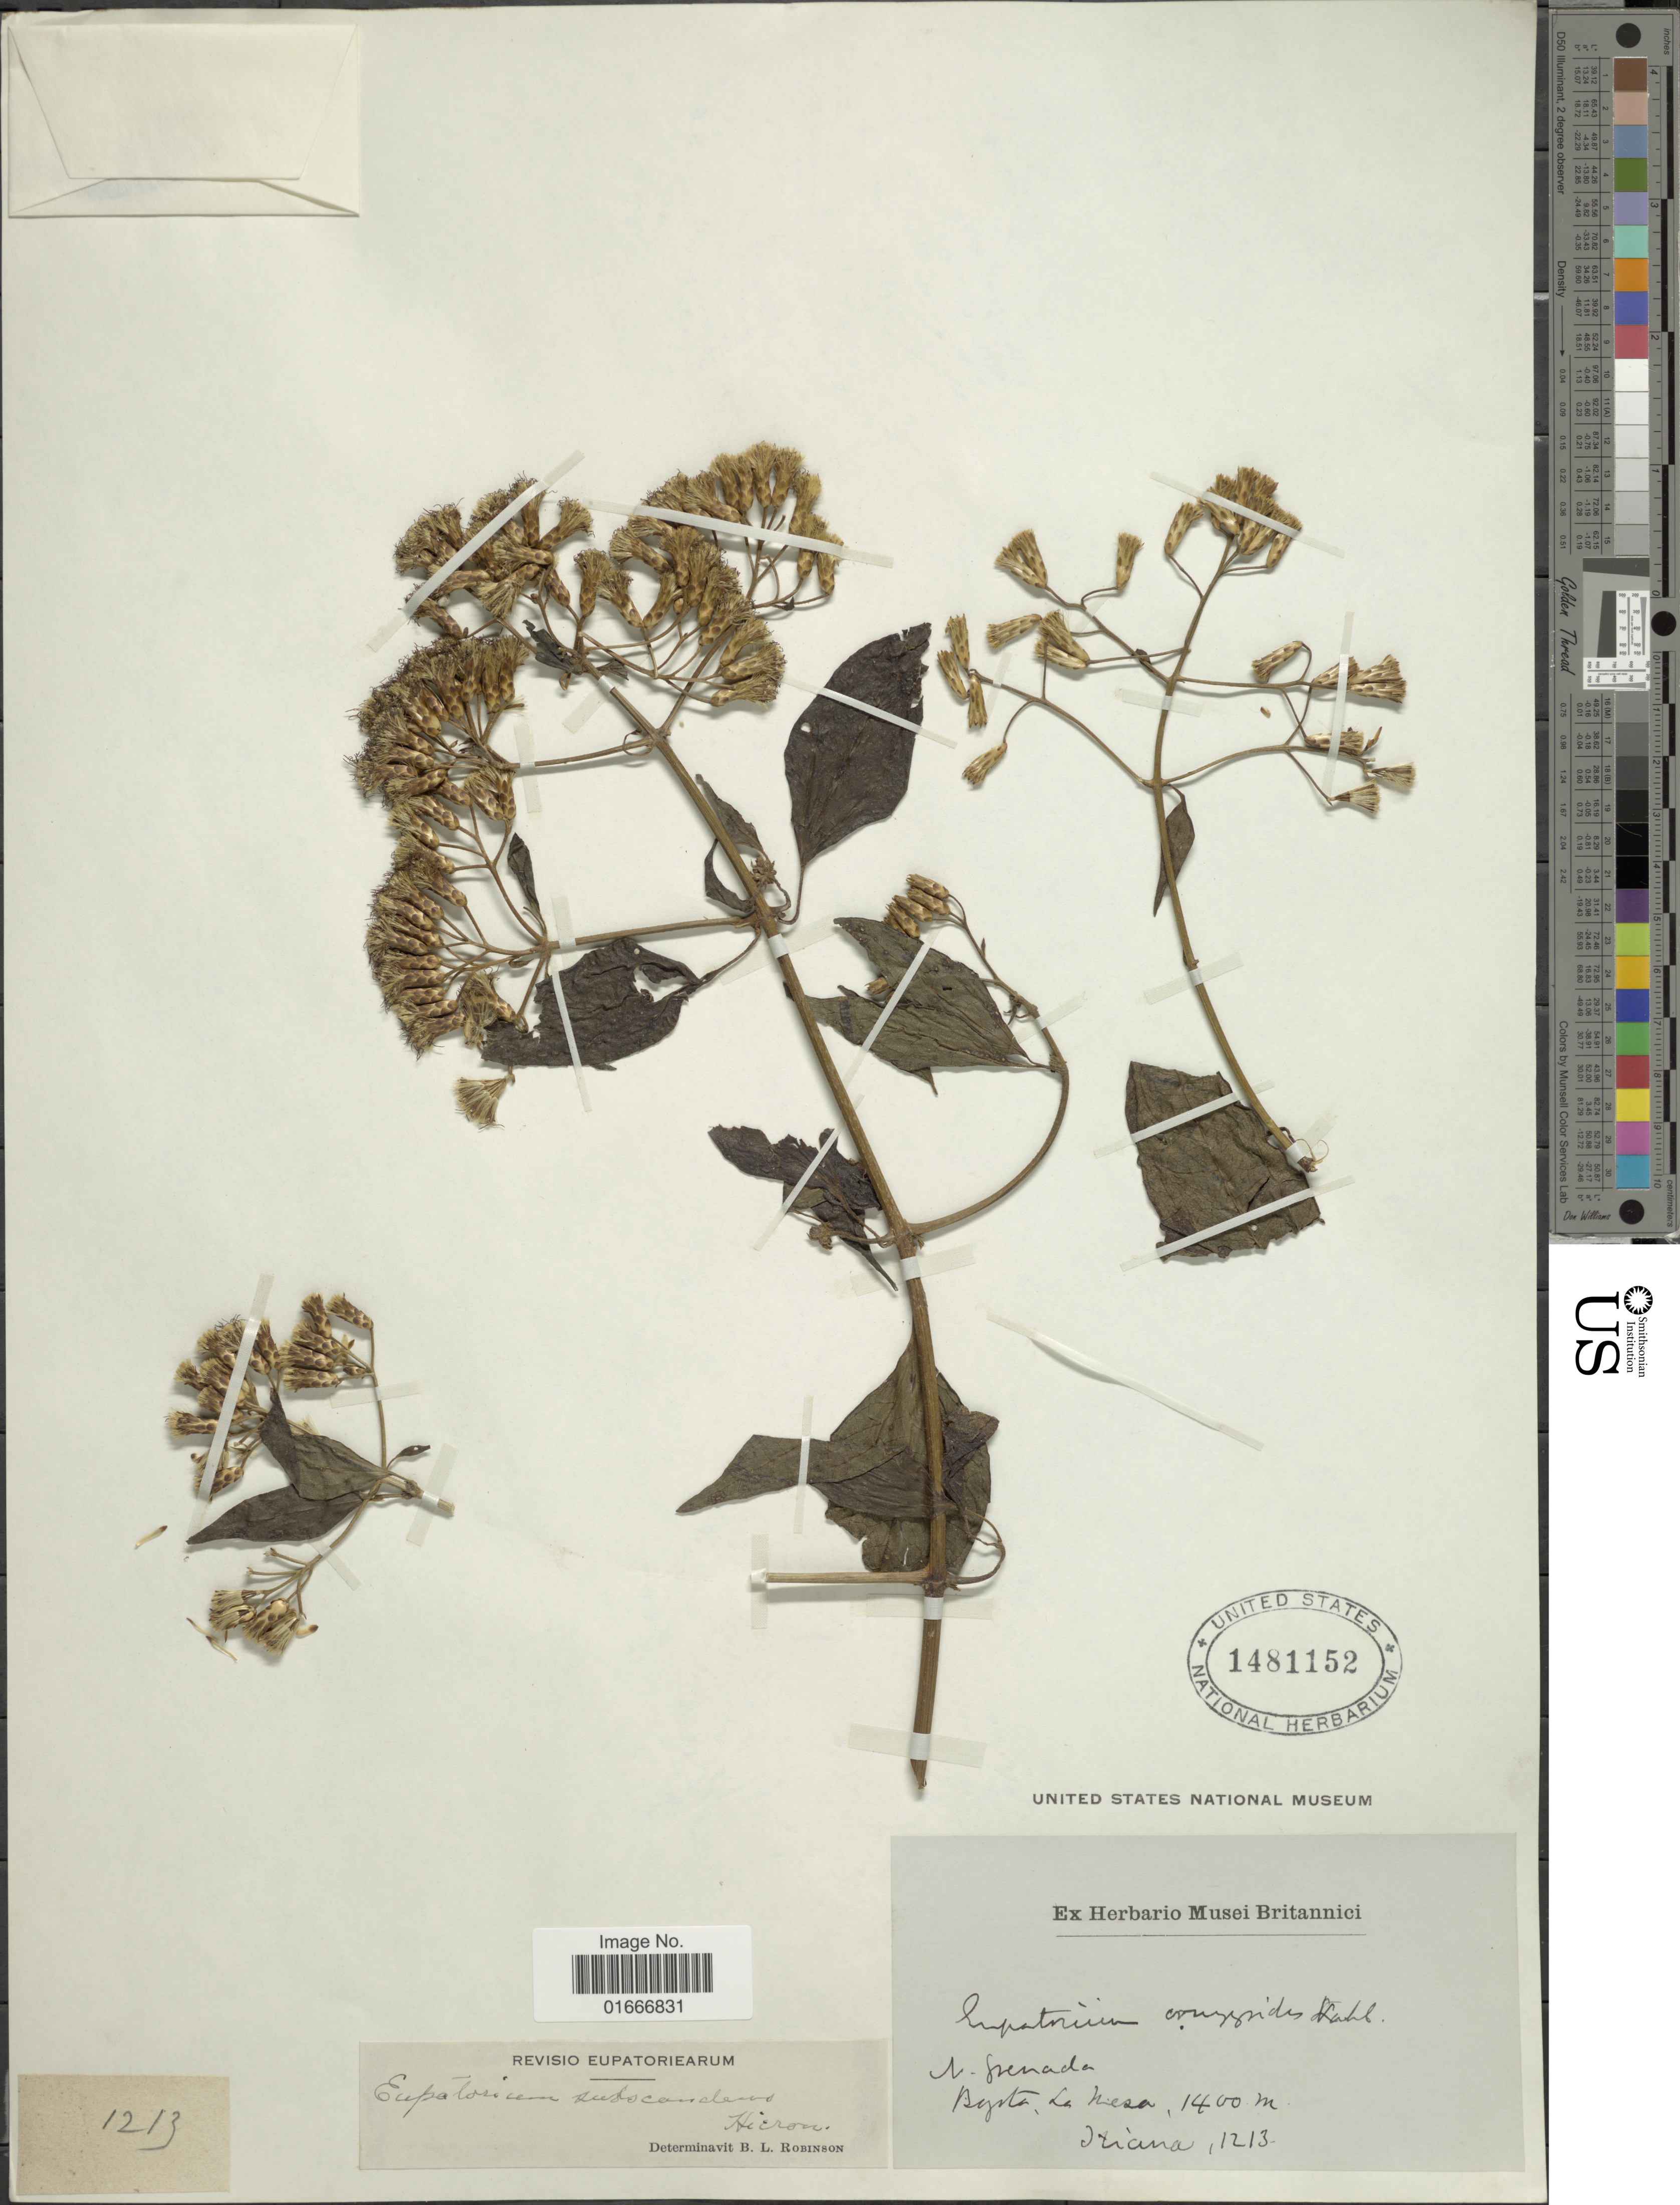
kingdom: Plantae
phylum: Tracheophyta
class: Magnoliopsida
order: Asterales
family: Asteraceae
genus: Chromolaena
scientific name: Chromolaena subscandens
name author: (Hieron.) R.M. King & H. Rob.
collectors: Triana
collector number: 1213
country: Nicaragua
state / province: Granada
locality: N. Grenada. Bogoto, La Mesa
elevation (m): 1400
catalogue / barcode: US 1481152